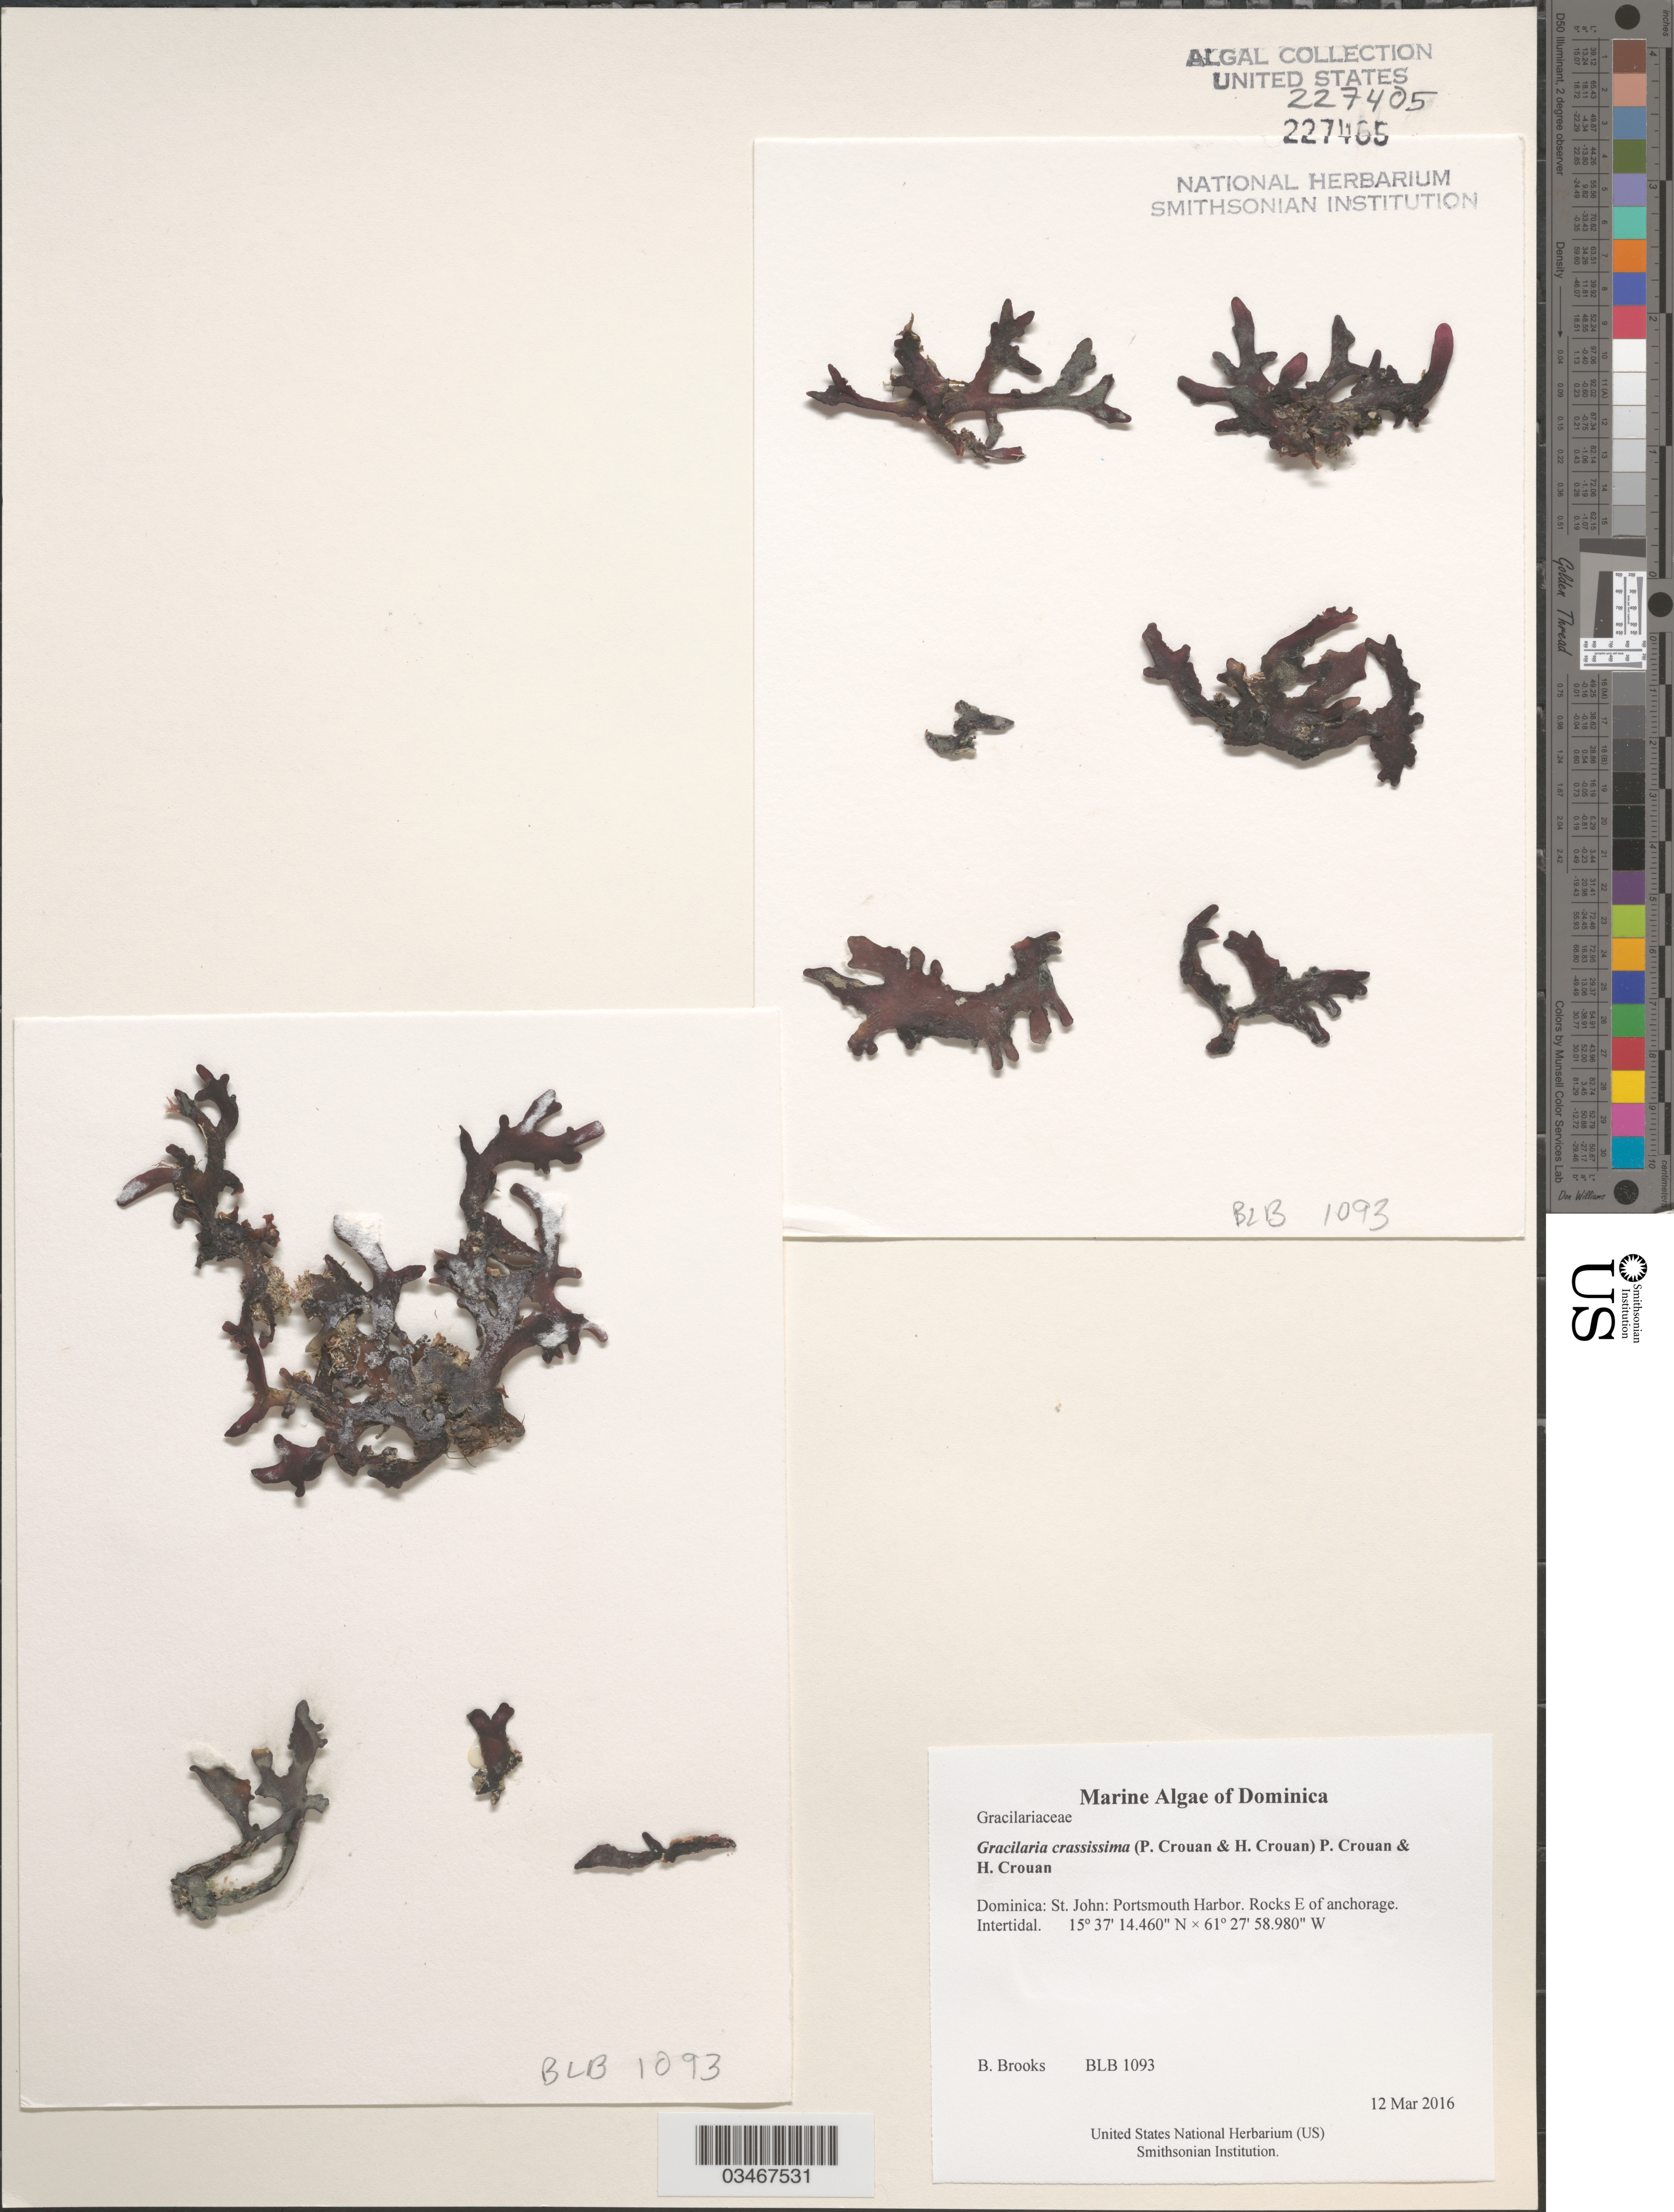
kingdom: Plantae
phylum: Rhodophyta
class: Florideophyceae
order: Gracilariales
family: Gracilariaceae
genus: Gracilaria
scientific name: Gracilaria crassissima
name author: (P. Crouan & H. Crouan) P. Crouan & H. Crouan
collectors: B. Brooks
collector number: BLB 1093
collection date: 2016-03-12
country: Dominica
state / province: St. John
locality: Portsmouth Harbor. Rocks E of anchorage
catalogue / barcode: US 227405